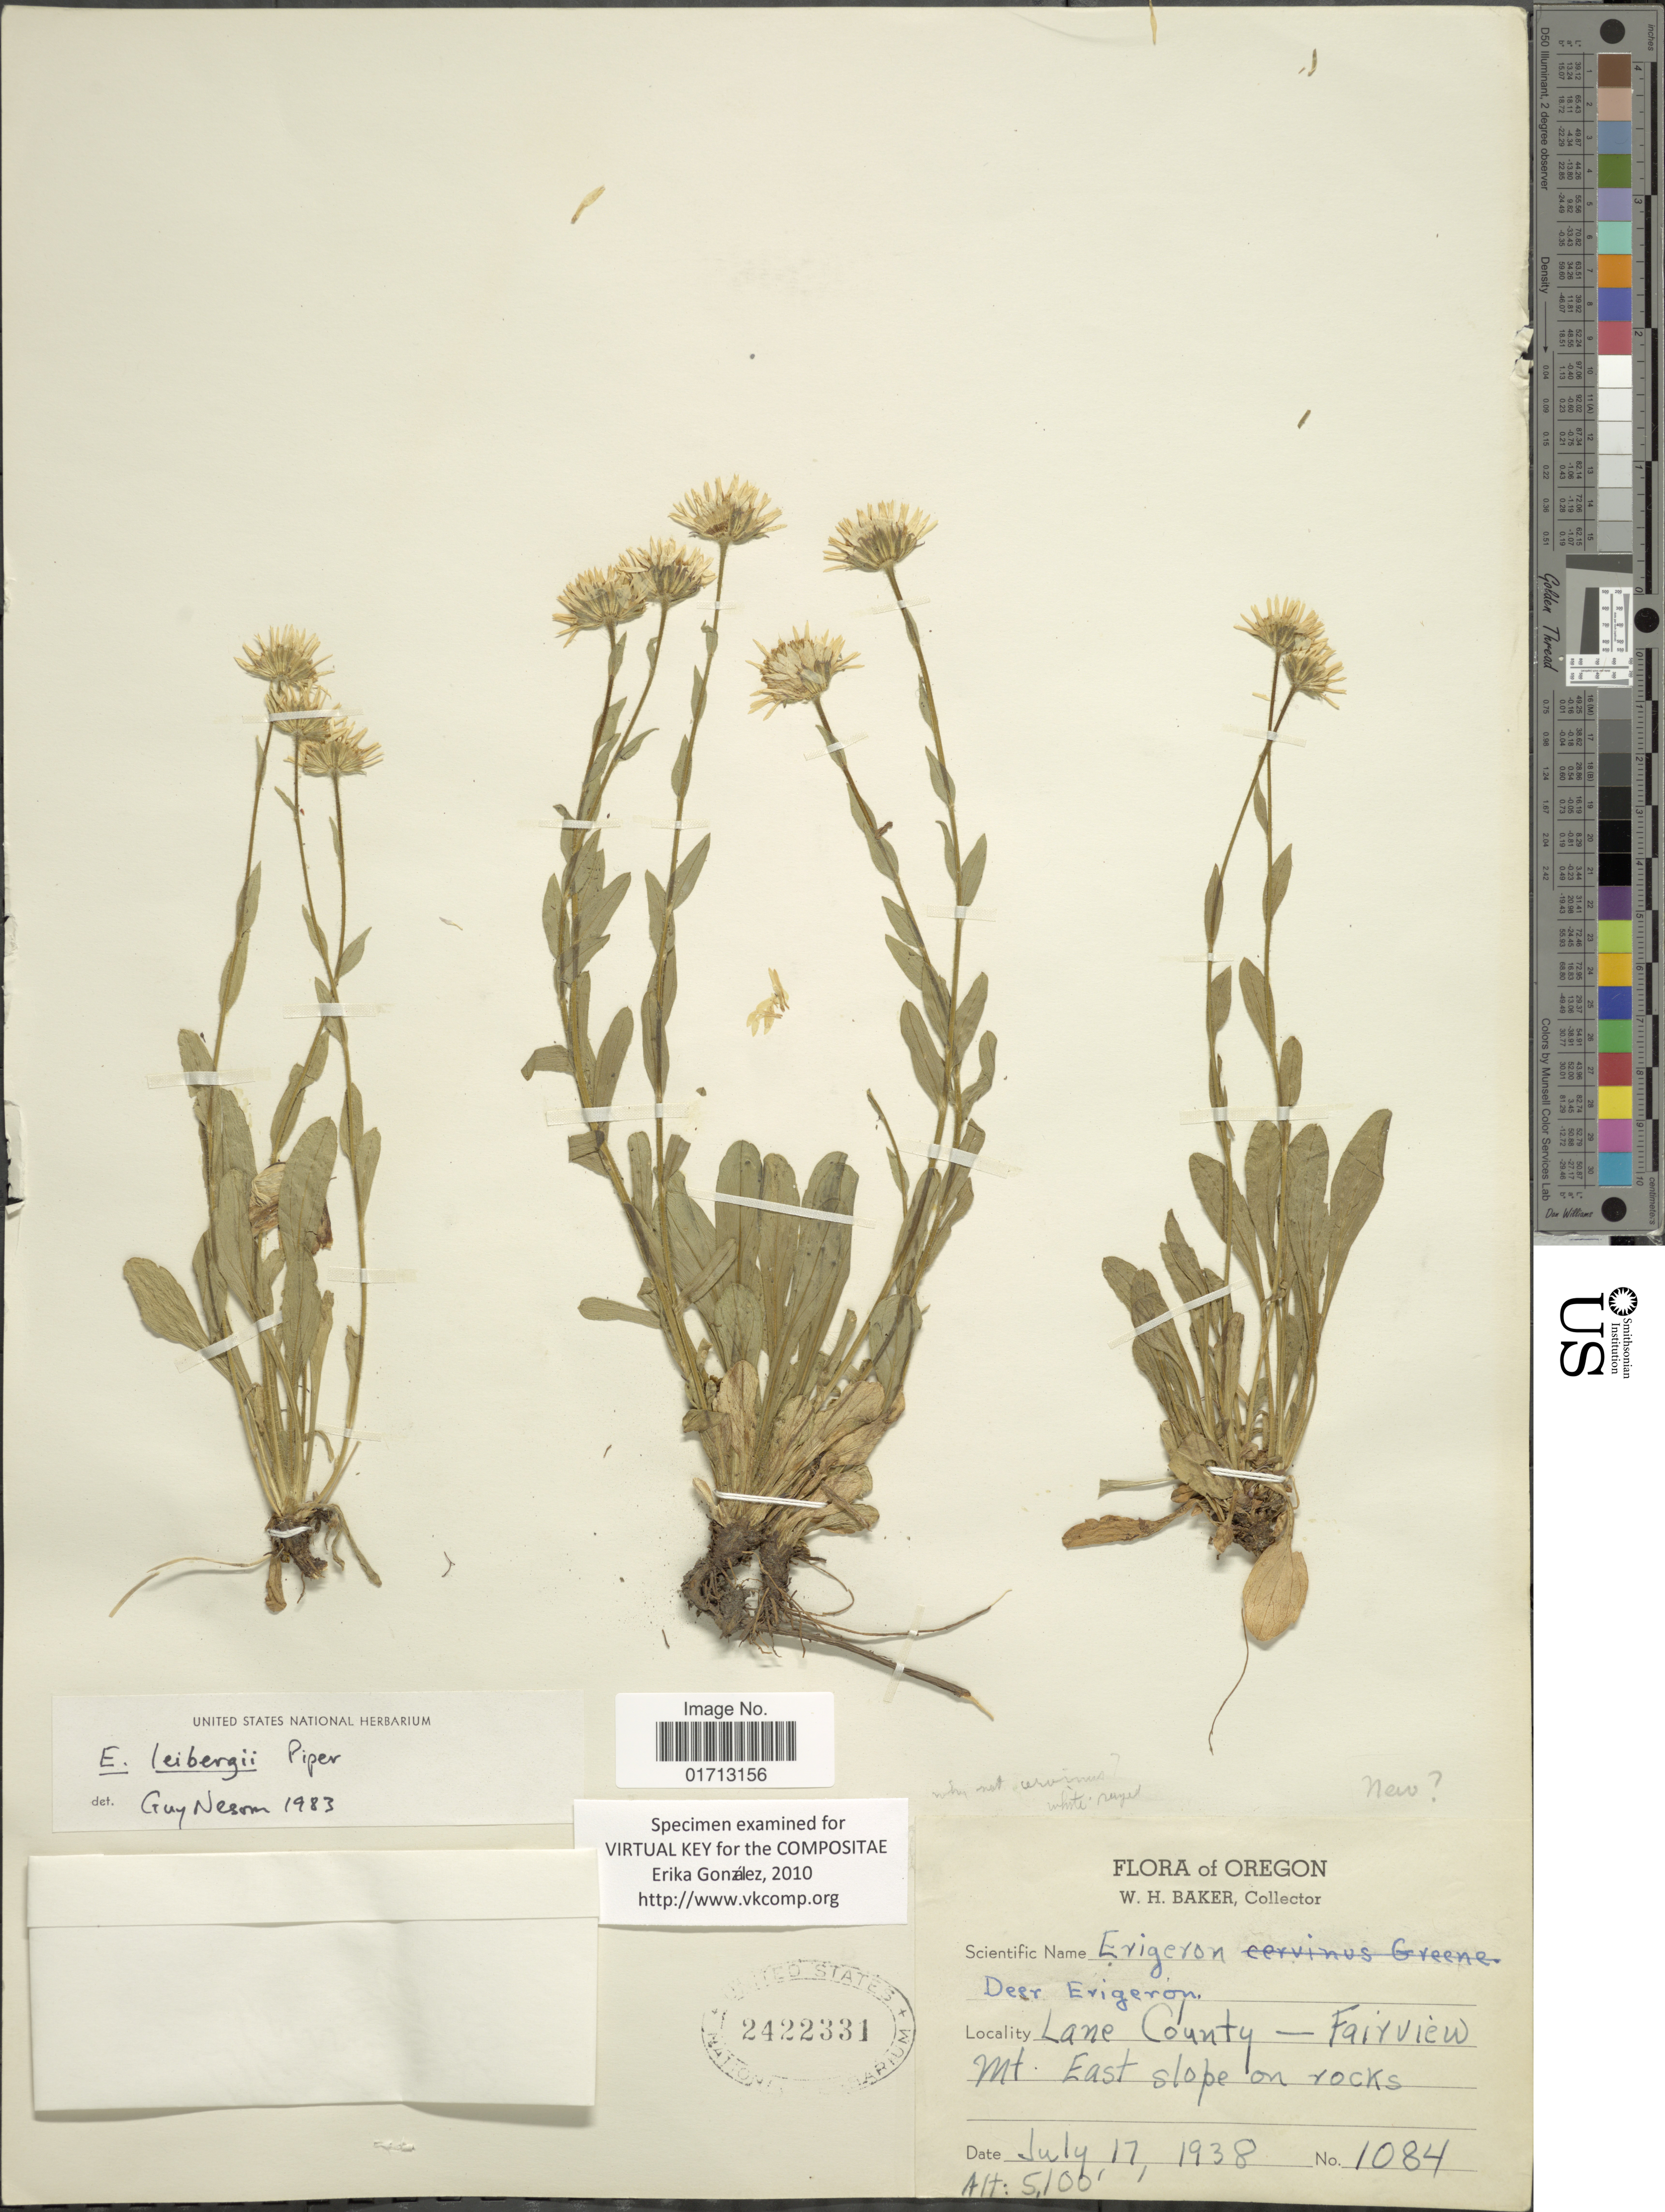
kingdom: Plantae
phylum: Tracheophyta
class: Magnoliopsida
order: Asterales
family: Asteraceae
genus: Erigeron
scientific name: Erigeron leibergii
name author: Piper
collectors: W. H. Baker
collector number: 1084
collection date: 1938-07-17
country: United States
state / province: Oregon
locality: Lane County - Fairview Mt. East slope on rocks.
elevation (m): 1554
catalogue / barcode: US 2422331